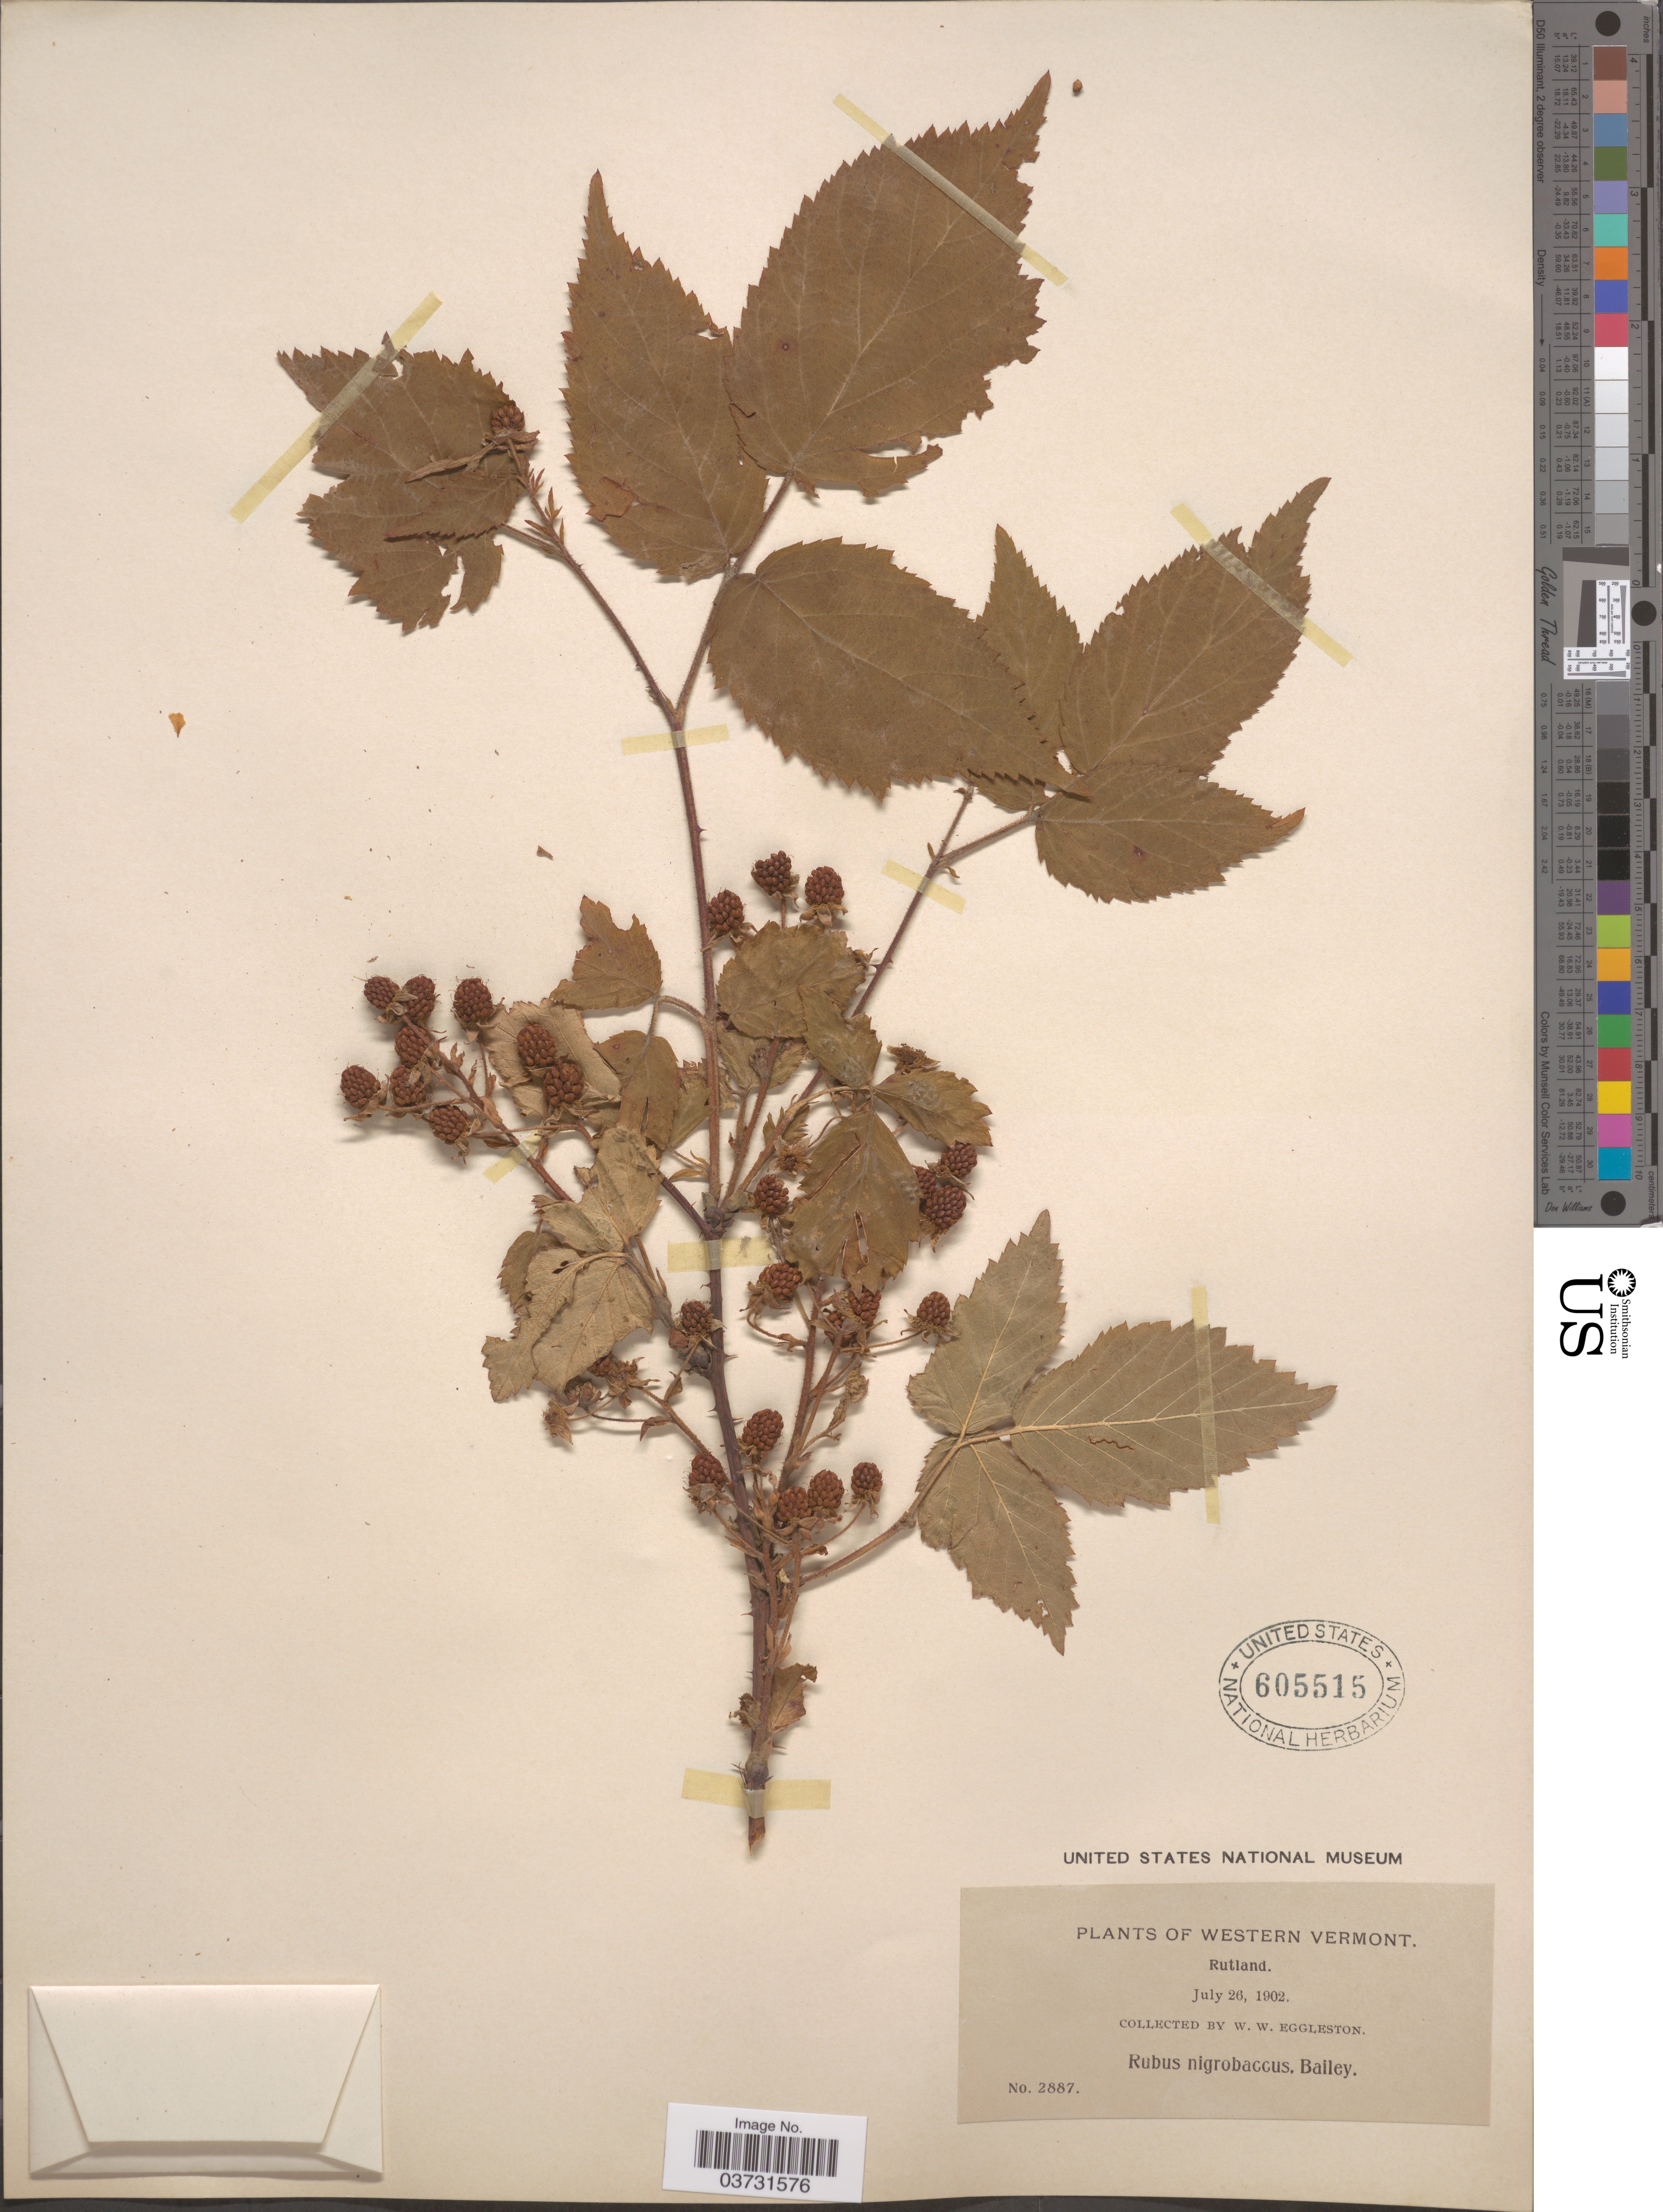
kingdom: Plantae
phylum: Tracheophyta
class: Magnoliopsida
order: Rosales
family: Rosaceae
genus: Rubus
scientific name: Rubus nigrobaccus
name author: L.H. Bailey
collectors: W. W. Eggleston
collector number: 2887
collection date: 1902-07-26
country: United States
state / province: Vermont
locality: Western Vermont. Rutland.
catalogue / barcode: US 605515